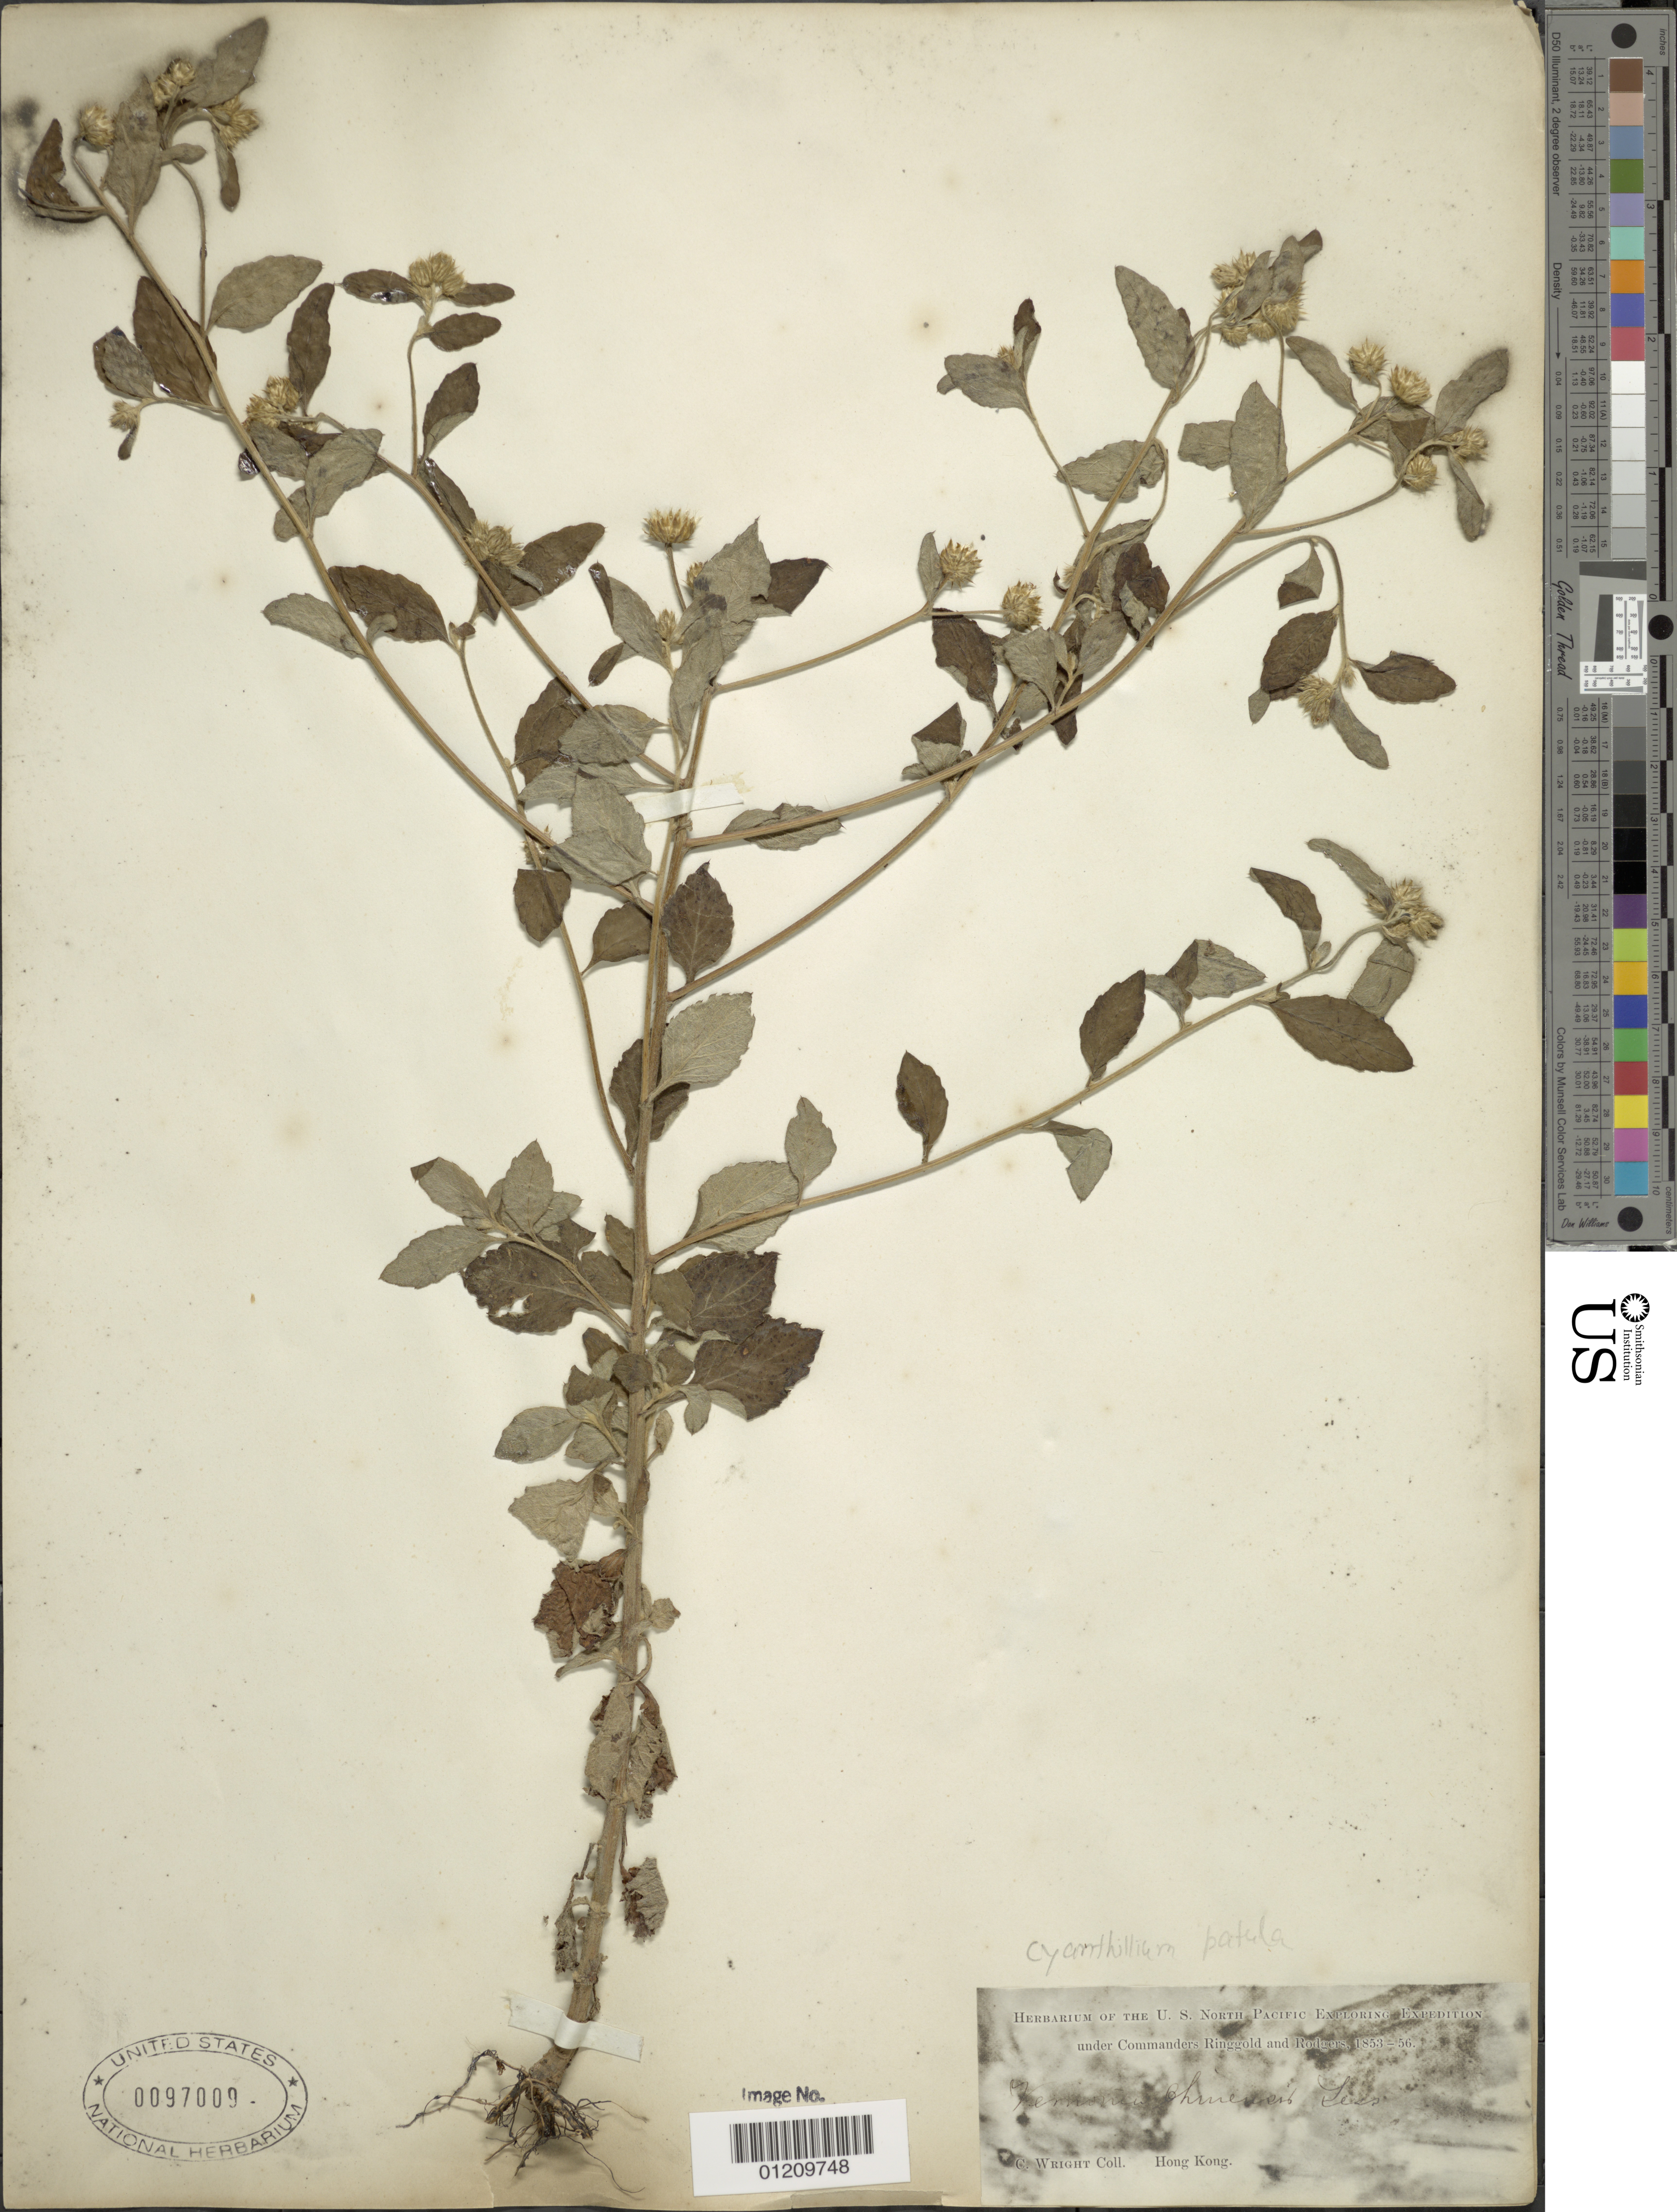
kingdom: Plantae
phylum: Tracheophyta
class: Magnoliopsida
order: Asterales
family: Asteraceae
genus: Cyanthillium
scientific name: Cyanthillium patulum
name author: (Aiton) H. Rob.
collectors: C. Wright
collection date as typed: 1853 to -- -- 1856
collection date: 1853/1856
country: China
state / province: Hong Kong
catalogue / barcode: US 97009